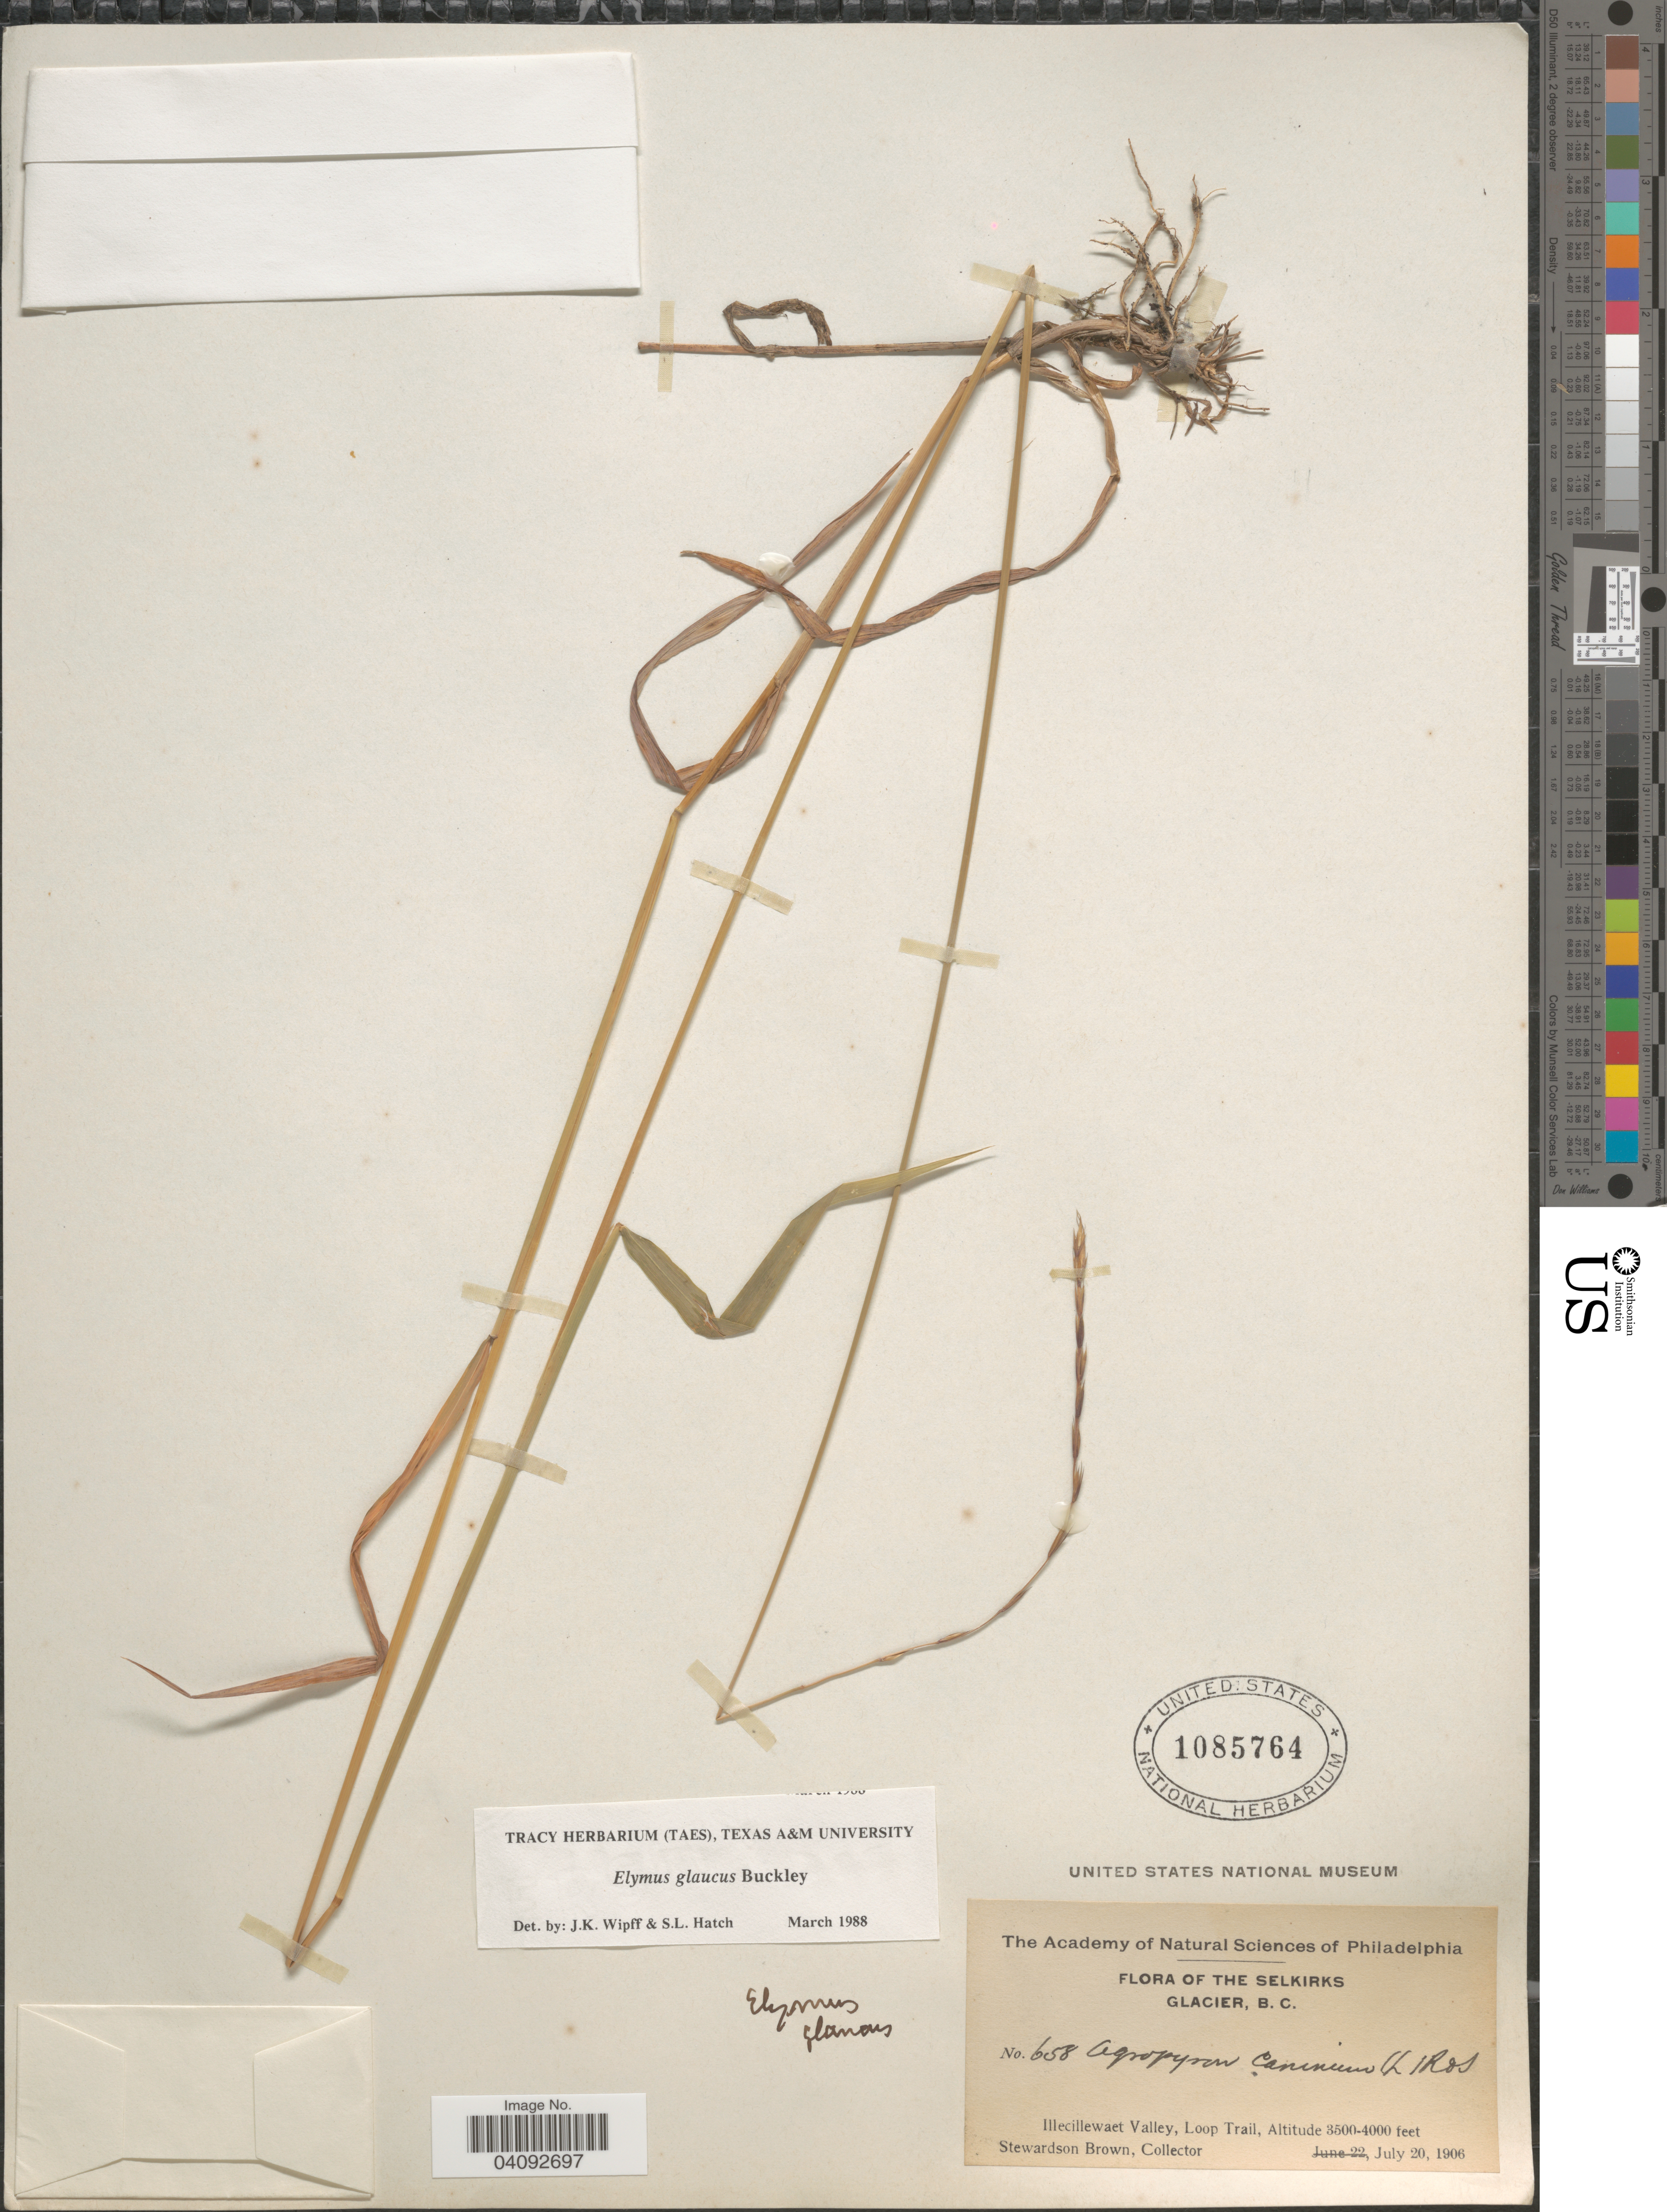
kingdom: Plantae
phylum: Tracheophyta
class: Liliopsida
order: Poales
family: Poaceae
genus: Elymus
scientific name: Elymus glabriflorus var. glabriflorus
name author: (Vasey ex L.H. Dewey) Scribn. & C.R. Ball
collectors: S. Brown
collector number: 658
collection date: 1906-07-20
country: Canada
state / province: British Columbia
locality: The Selkirks. Glacier. Illecillewaet Valley, Loop Trail.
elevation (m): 1067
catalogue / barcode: US 1085764